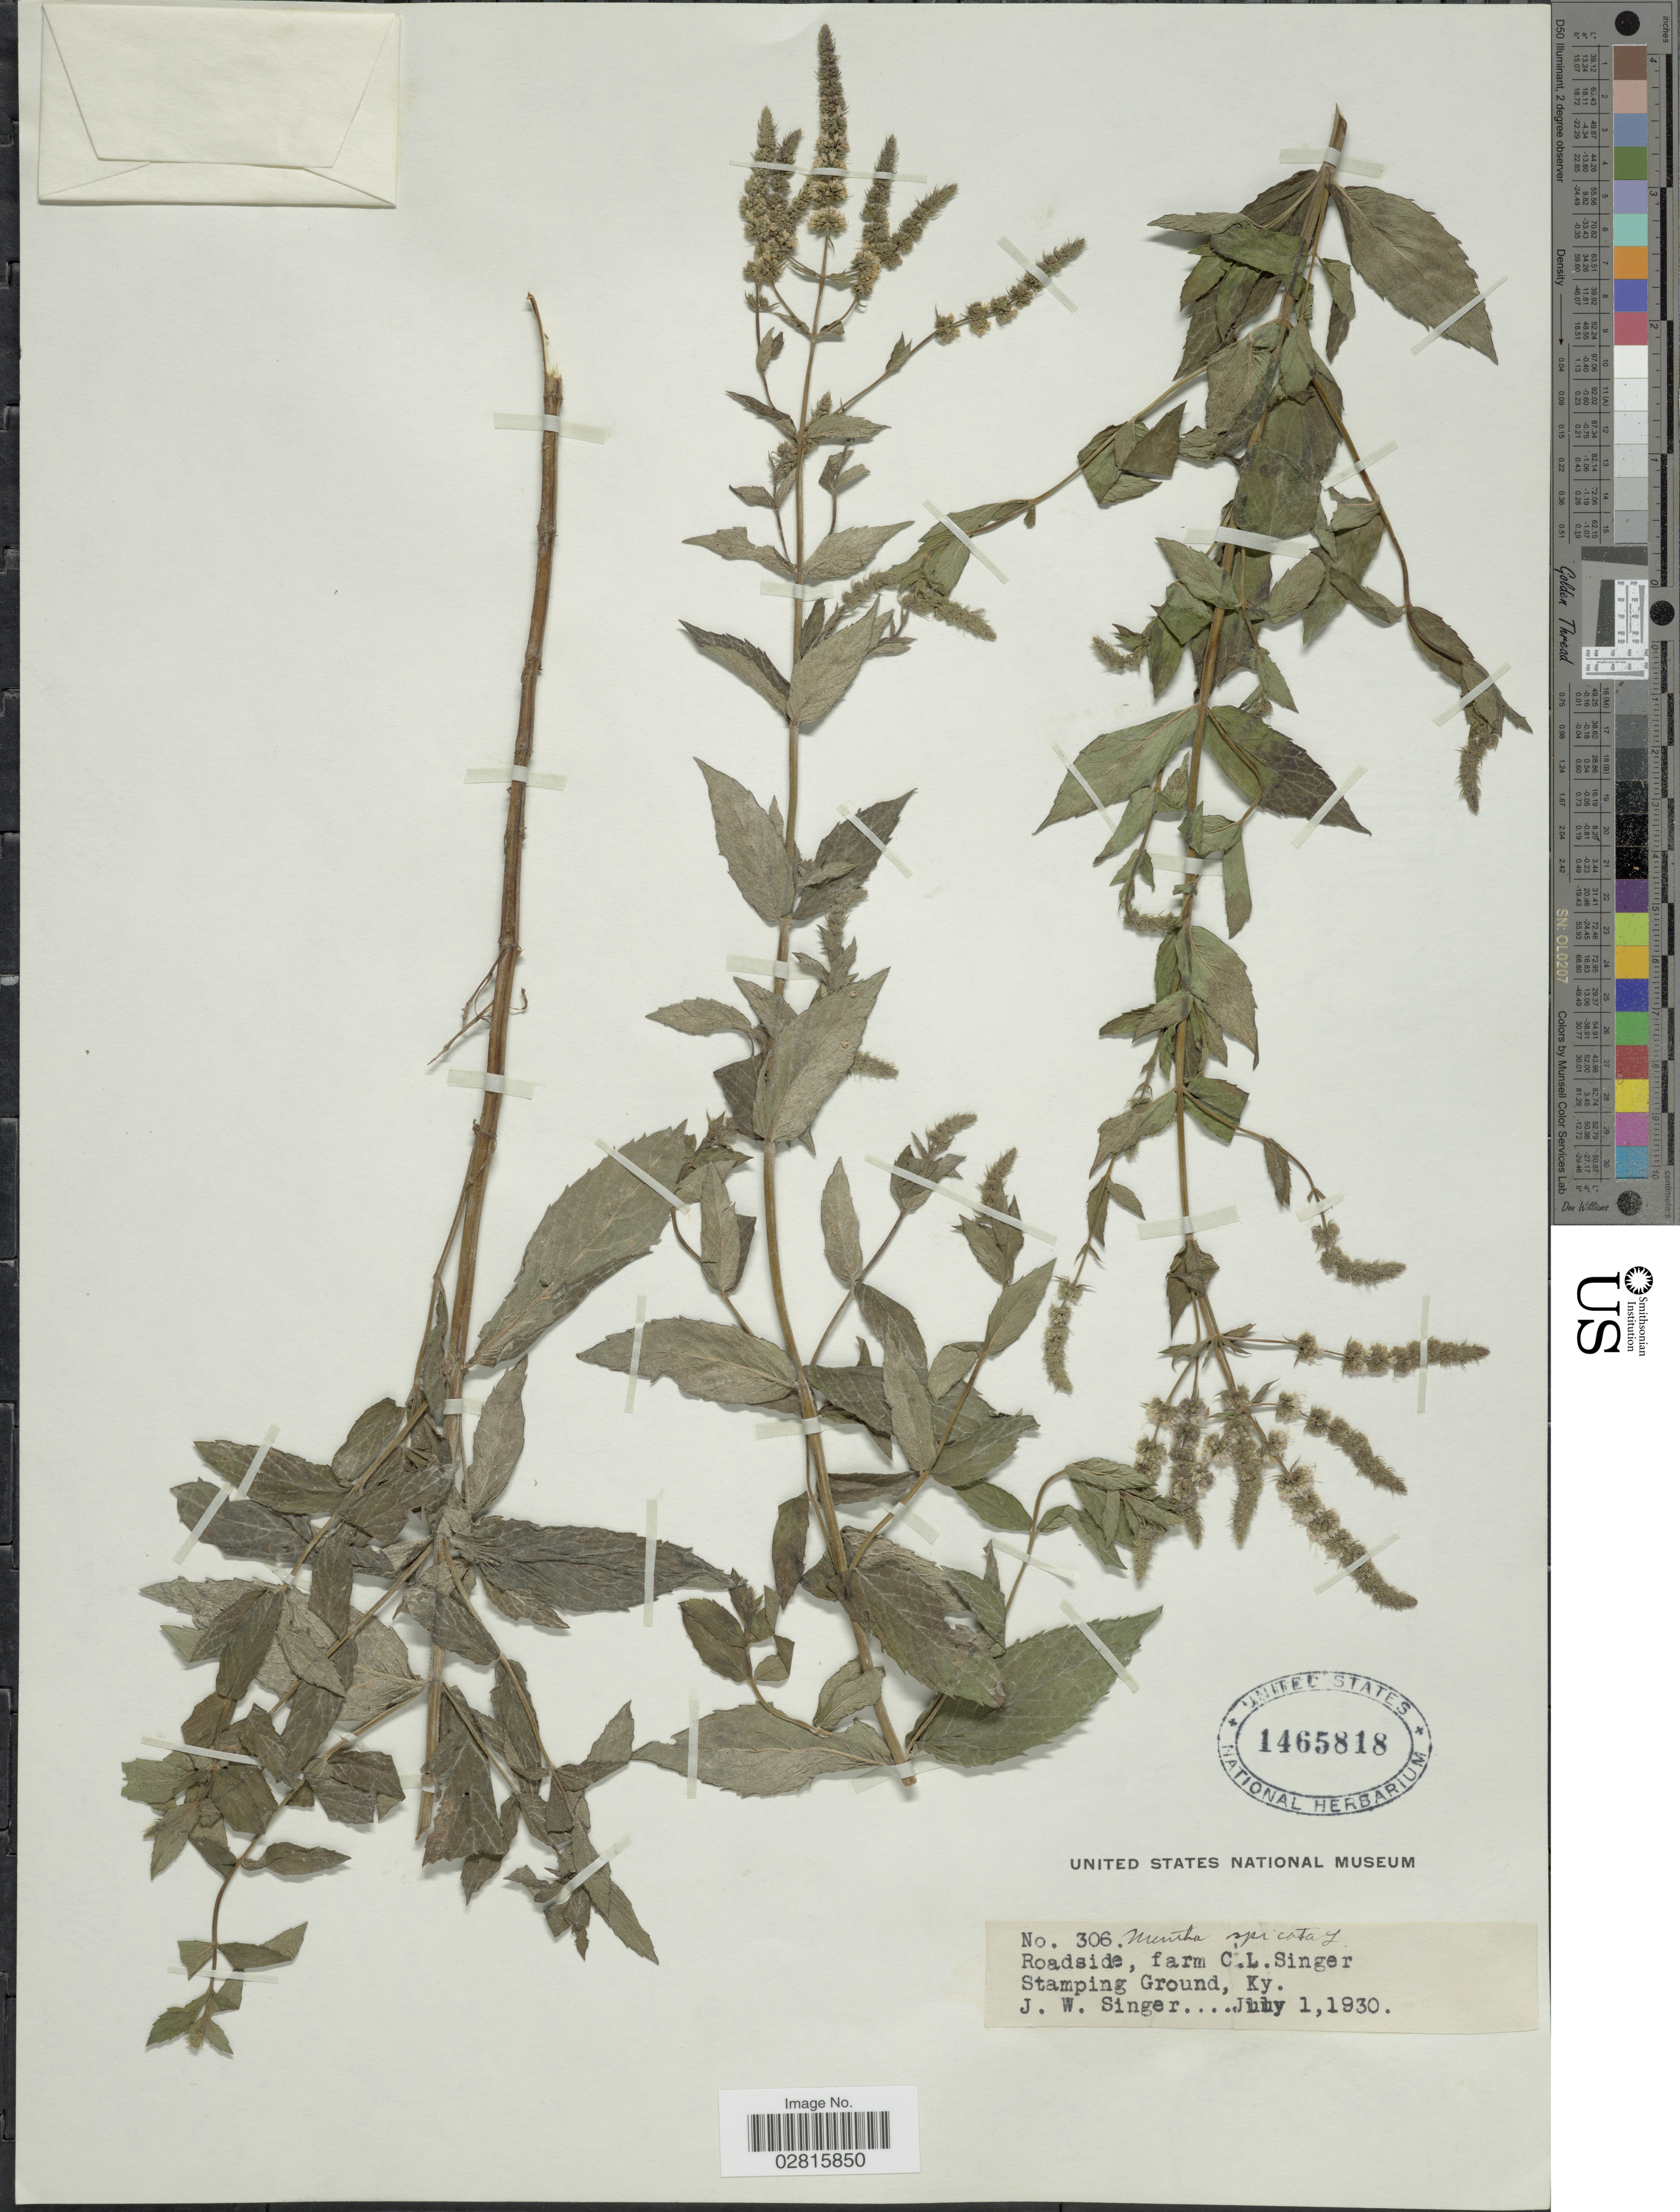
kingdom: Plantae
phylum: Tracheophyta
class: Magnoliopsida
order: Lamiales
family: Lamiaceae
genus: Mentha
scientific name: Mentha spicata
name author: L.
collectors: J. EW. Singer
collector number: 306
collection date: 1930-07-01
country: United States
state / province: Kentucky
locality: Roadside, farm C.L. Singer. Stamping Ground, Ky.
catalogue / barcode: US 1465818